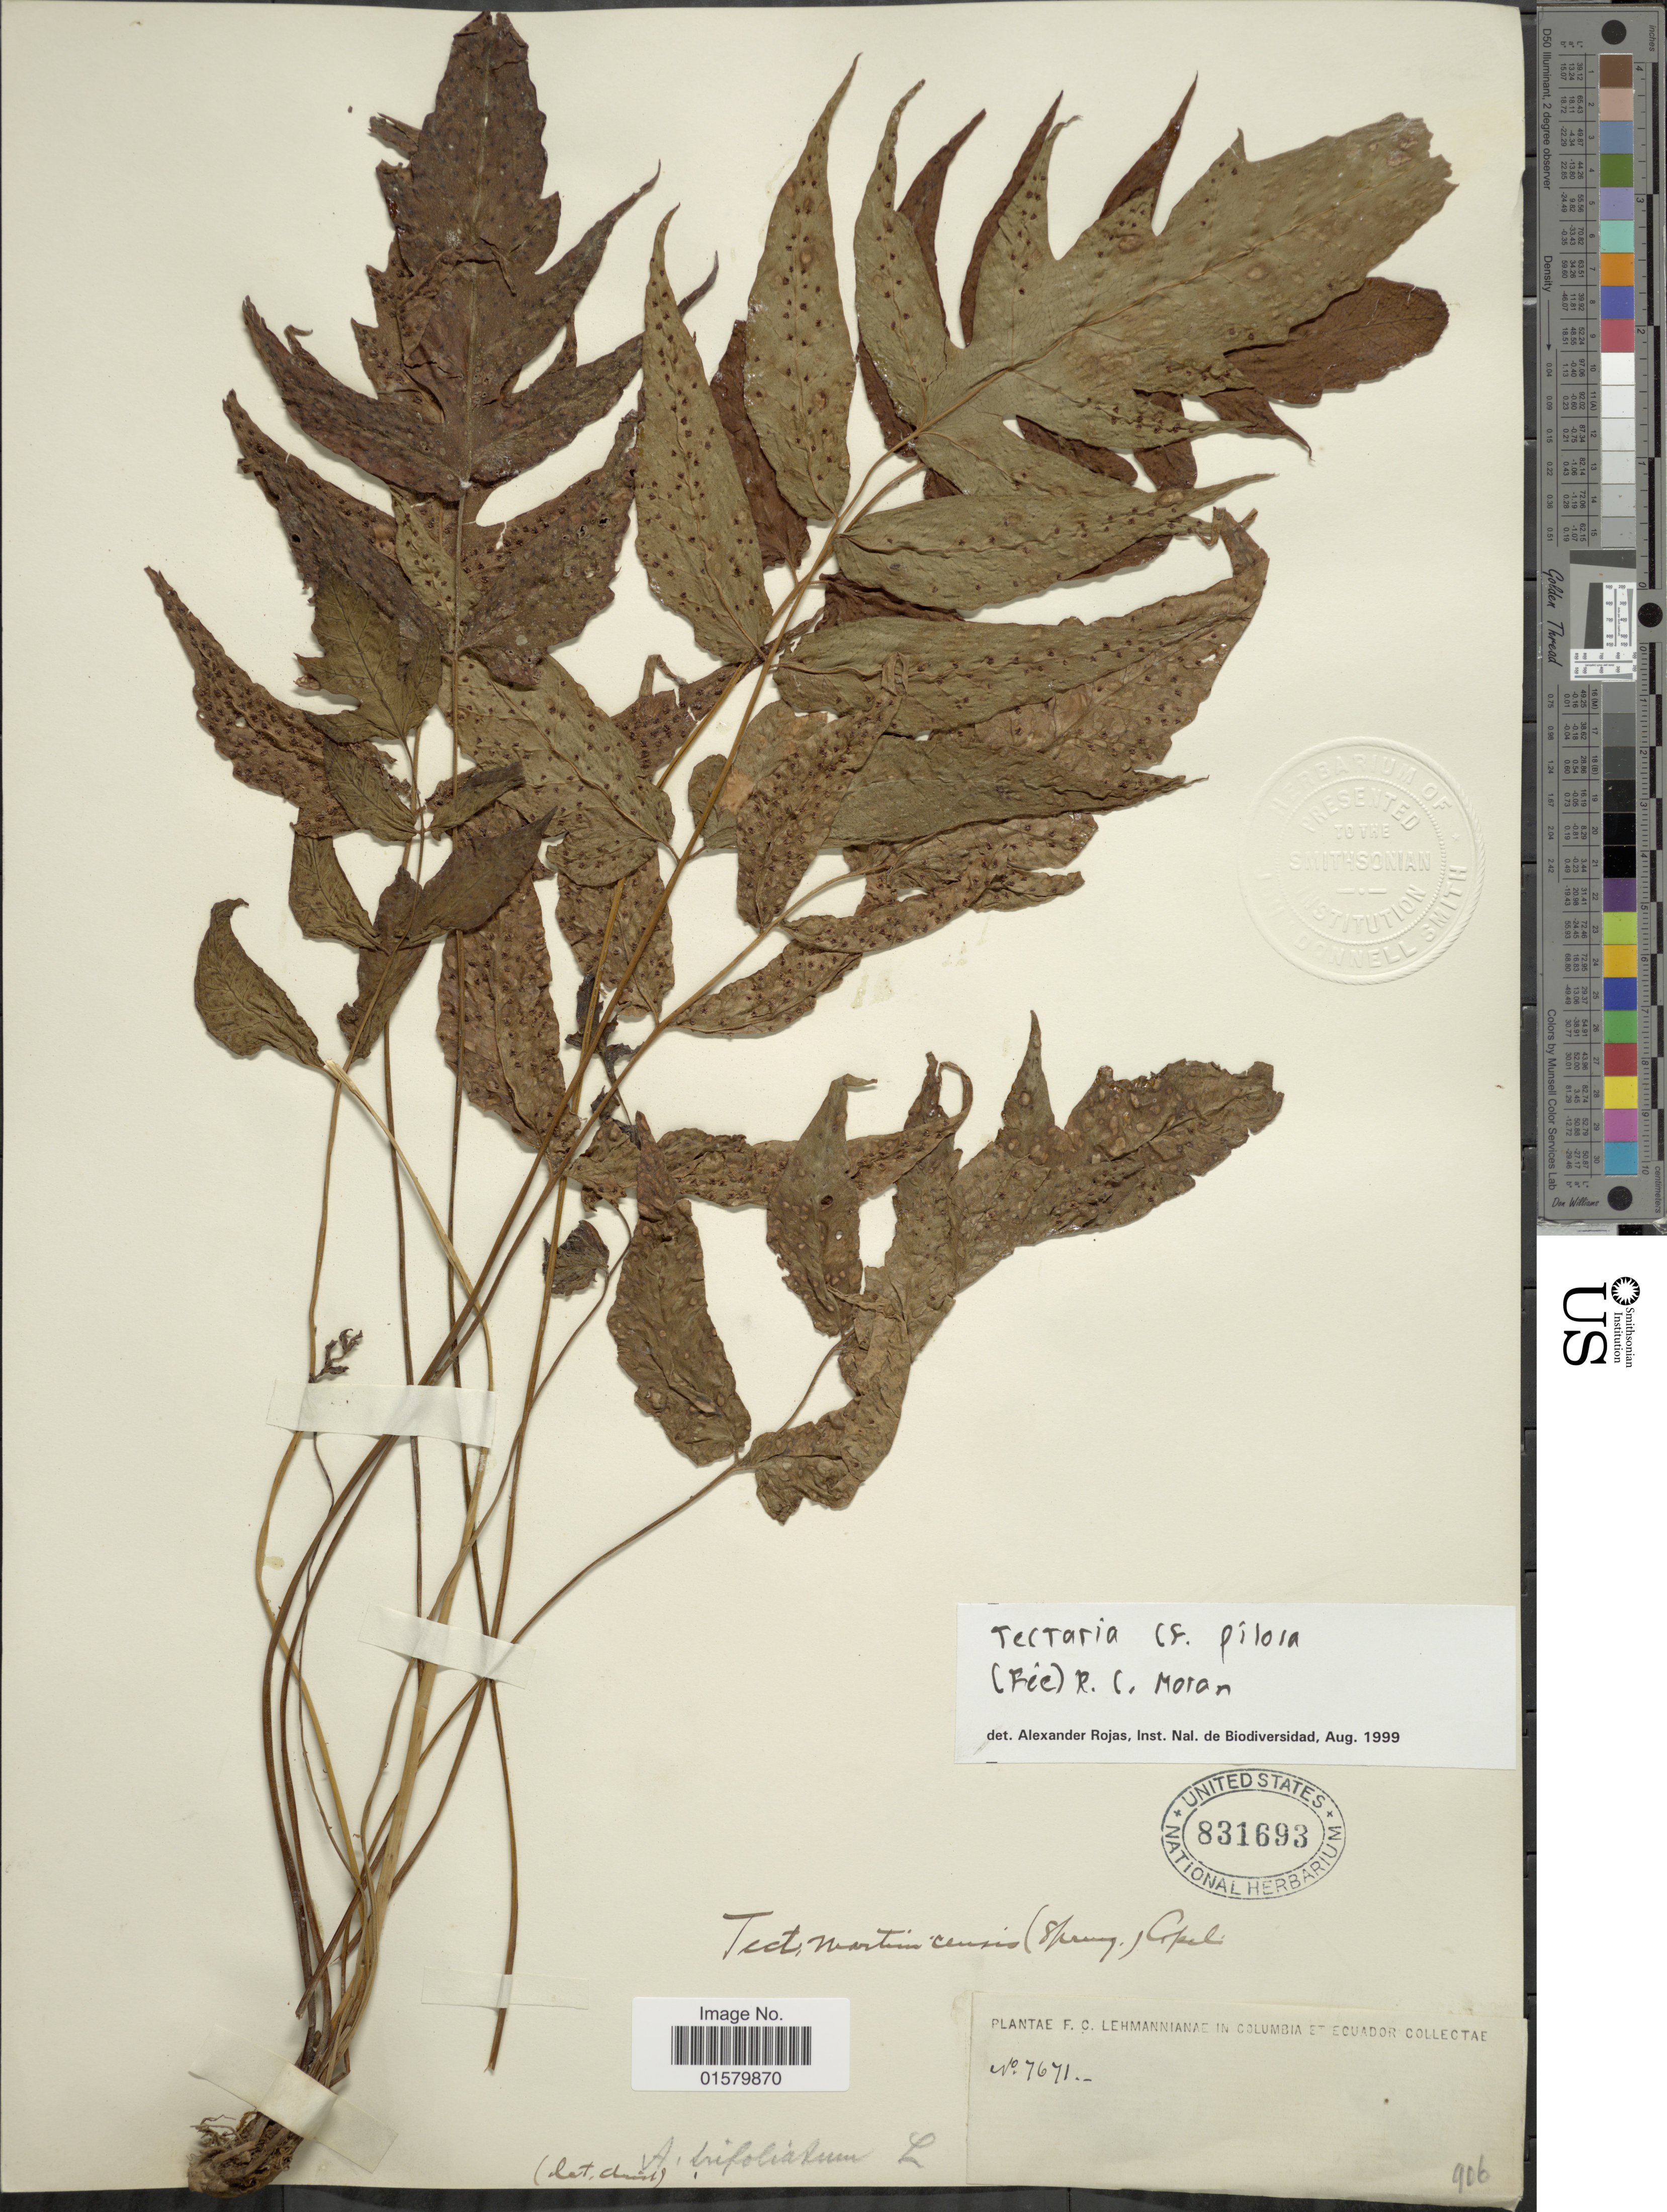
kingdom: Plantae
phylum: Tracheophyta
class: Polypodiopsida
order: Polypodiales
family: Tectariaceae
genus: Tectaria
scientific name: Tectaria pilosa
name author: (Fée) Maxon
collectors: F. Lehman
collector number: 7671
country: Ecuador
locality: Columbia et Ecuador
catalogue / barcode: US 831693